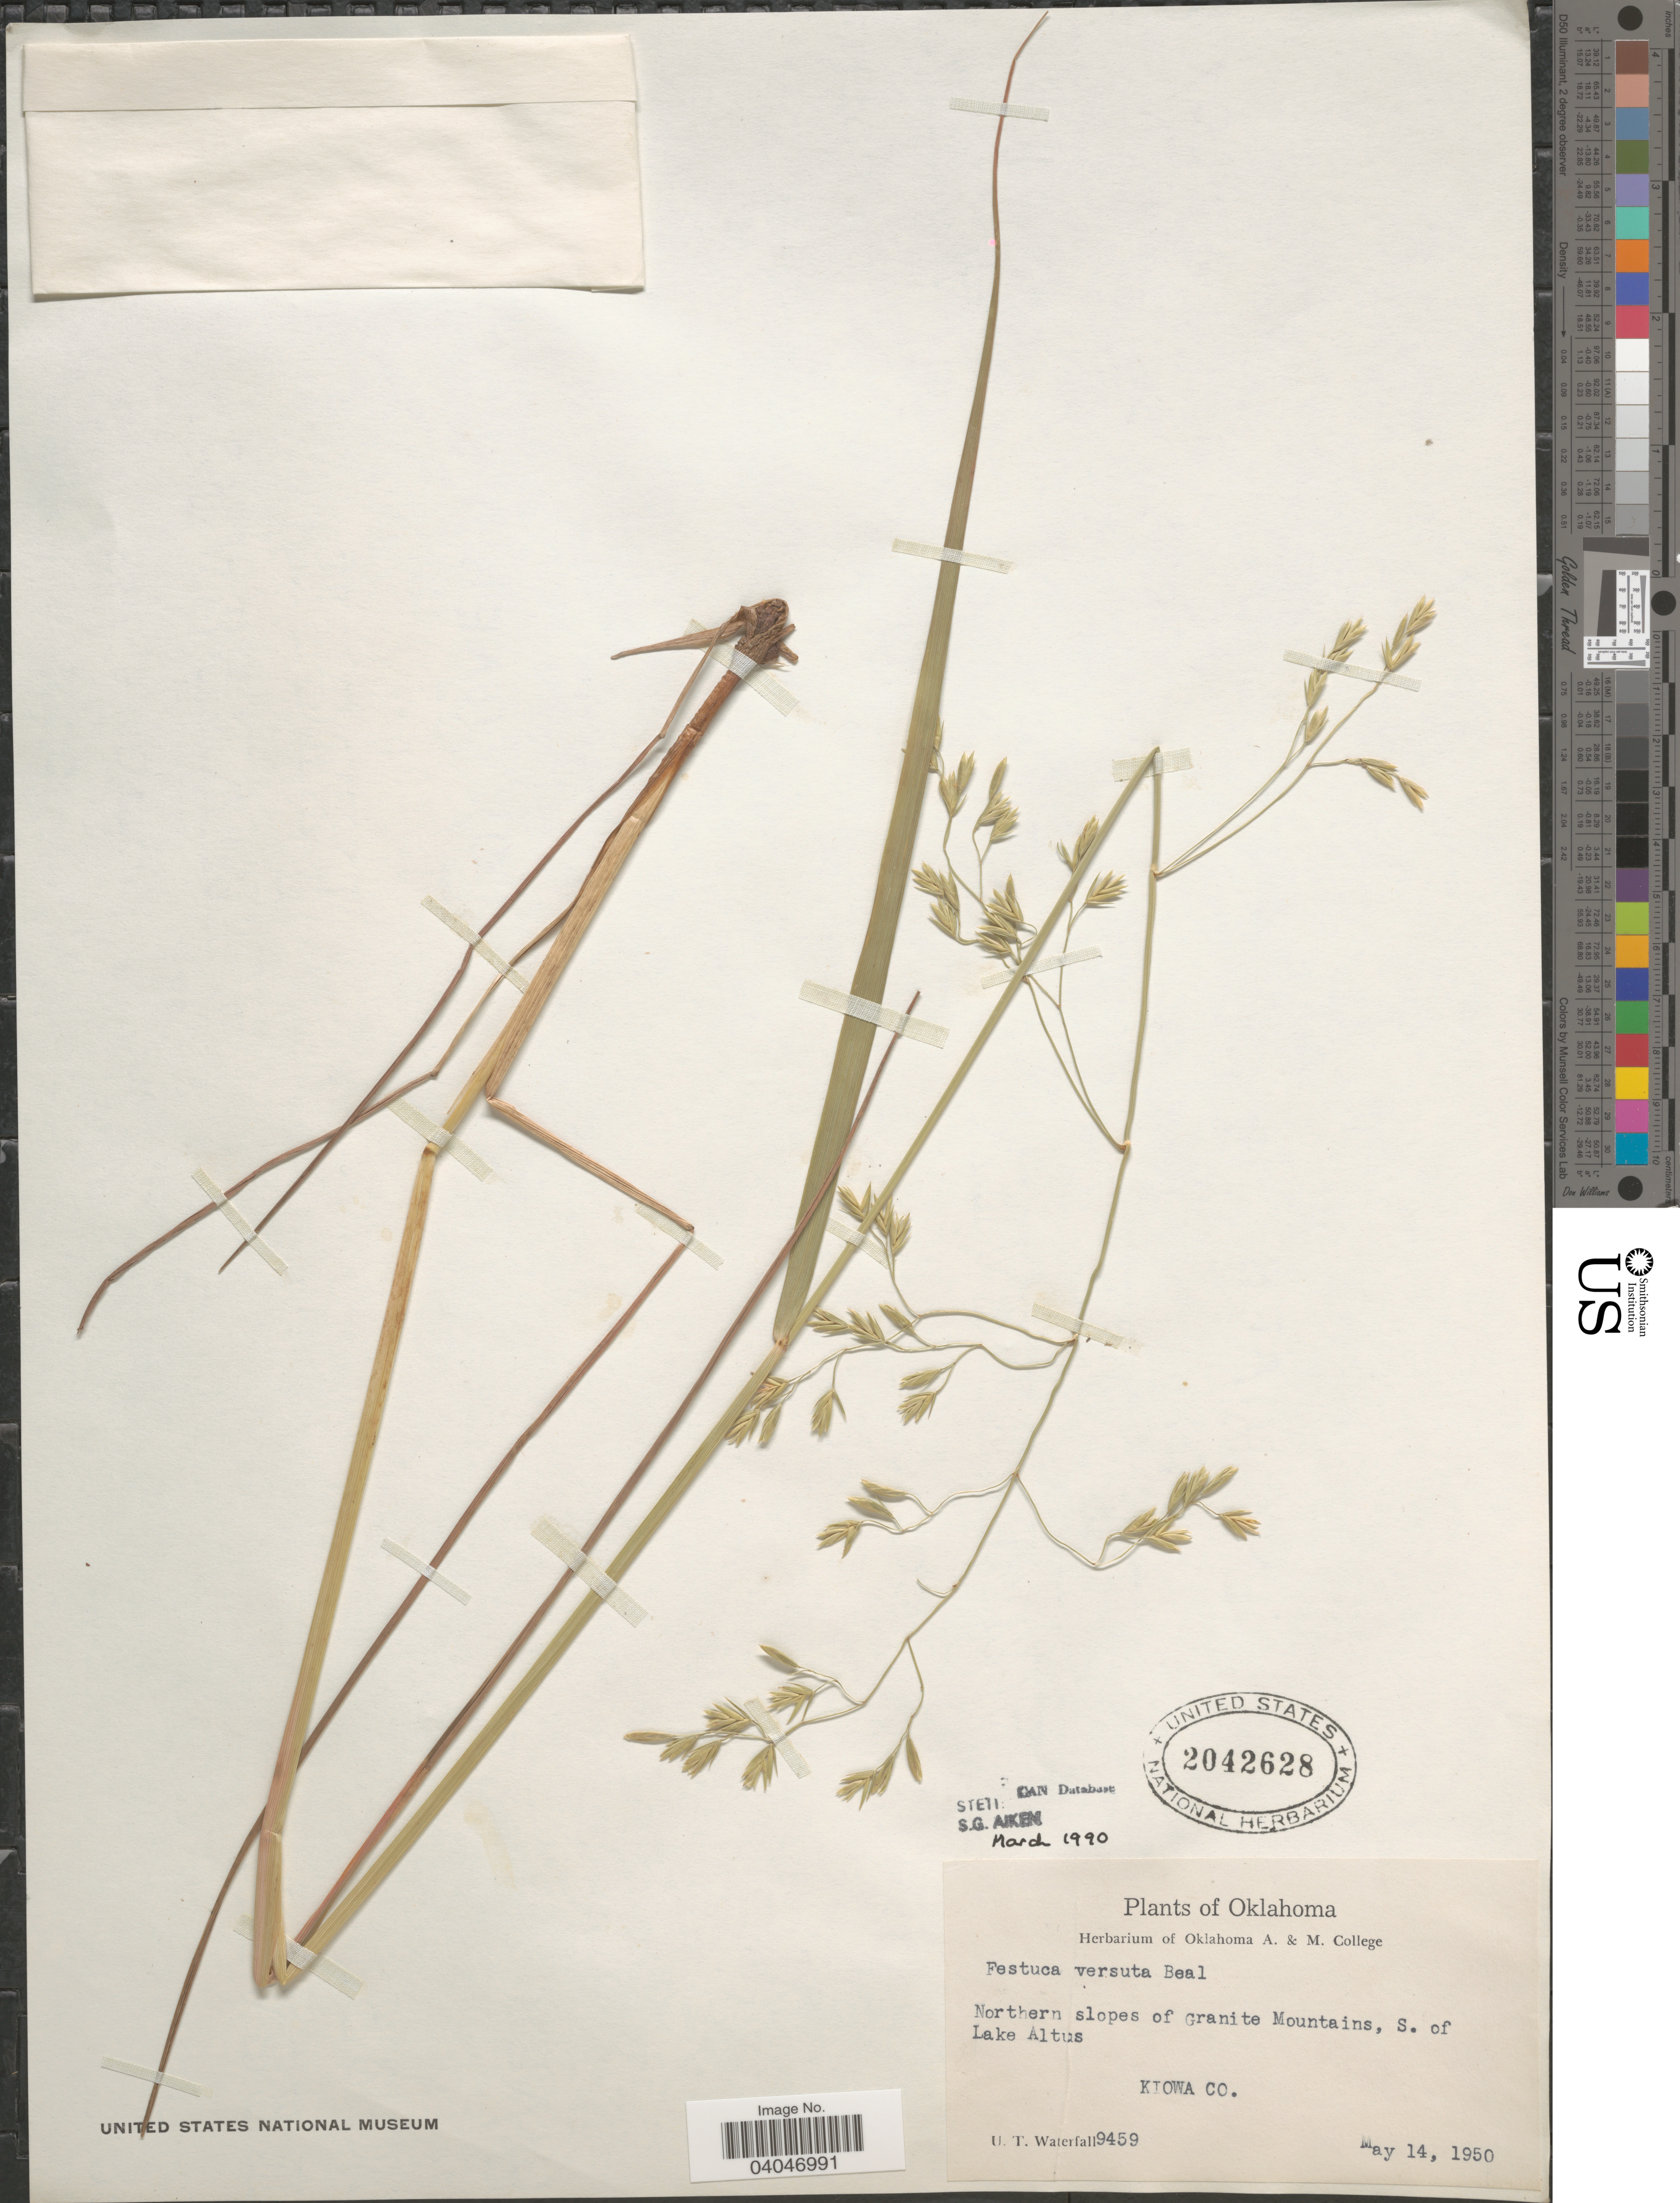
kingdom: Plantae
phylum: Tracheophyta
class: Liliopsida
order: Poales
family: Poaceae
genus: Festuca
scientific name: Festuca versuta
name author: W.J. Beal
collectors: U. T. Waterfall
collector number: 9459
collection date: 1950-05-14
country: United States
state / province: Oklahoma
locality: Northern slopes of Granite Mountains, S. of Lake Altus. Kiowa Co.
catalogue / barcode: US 2042628